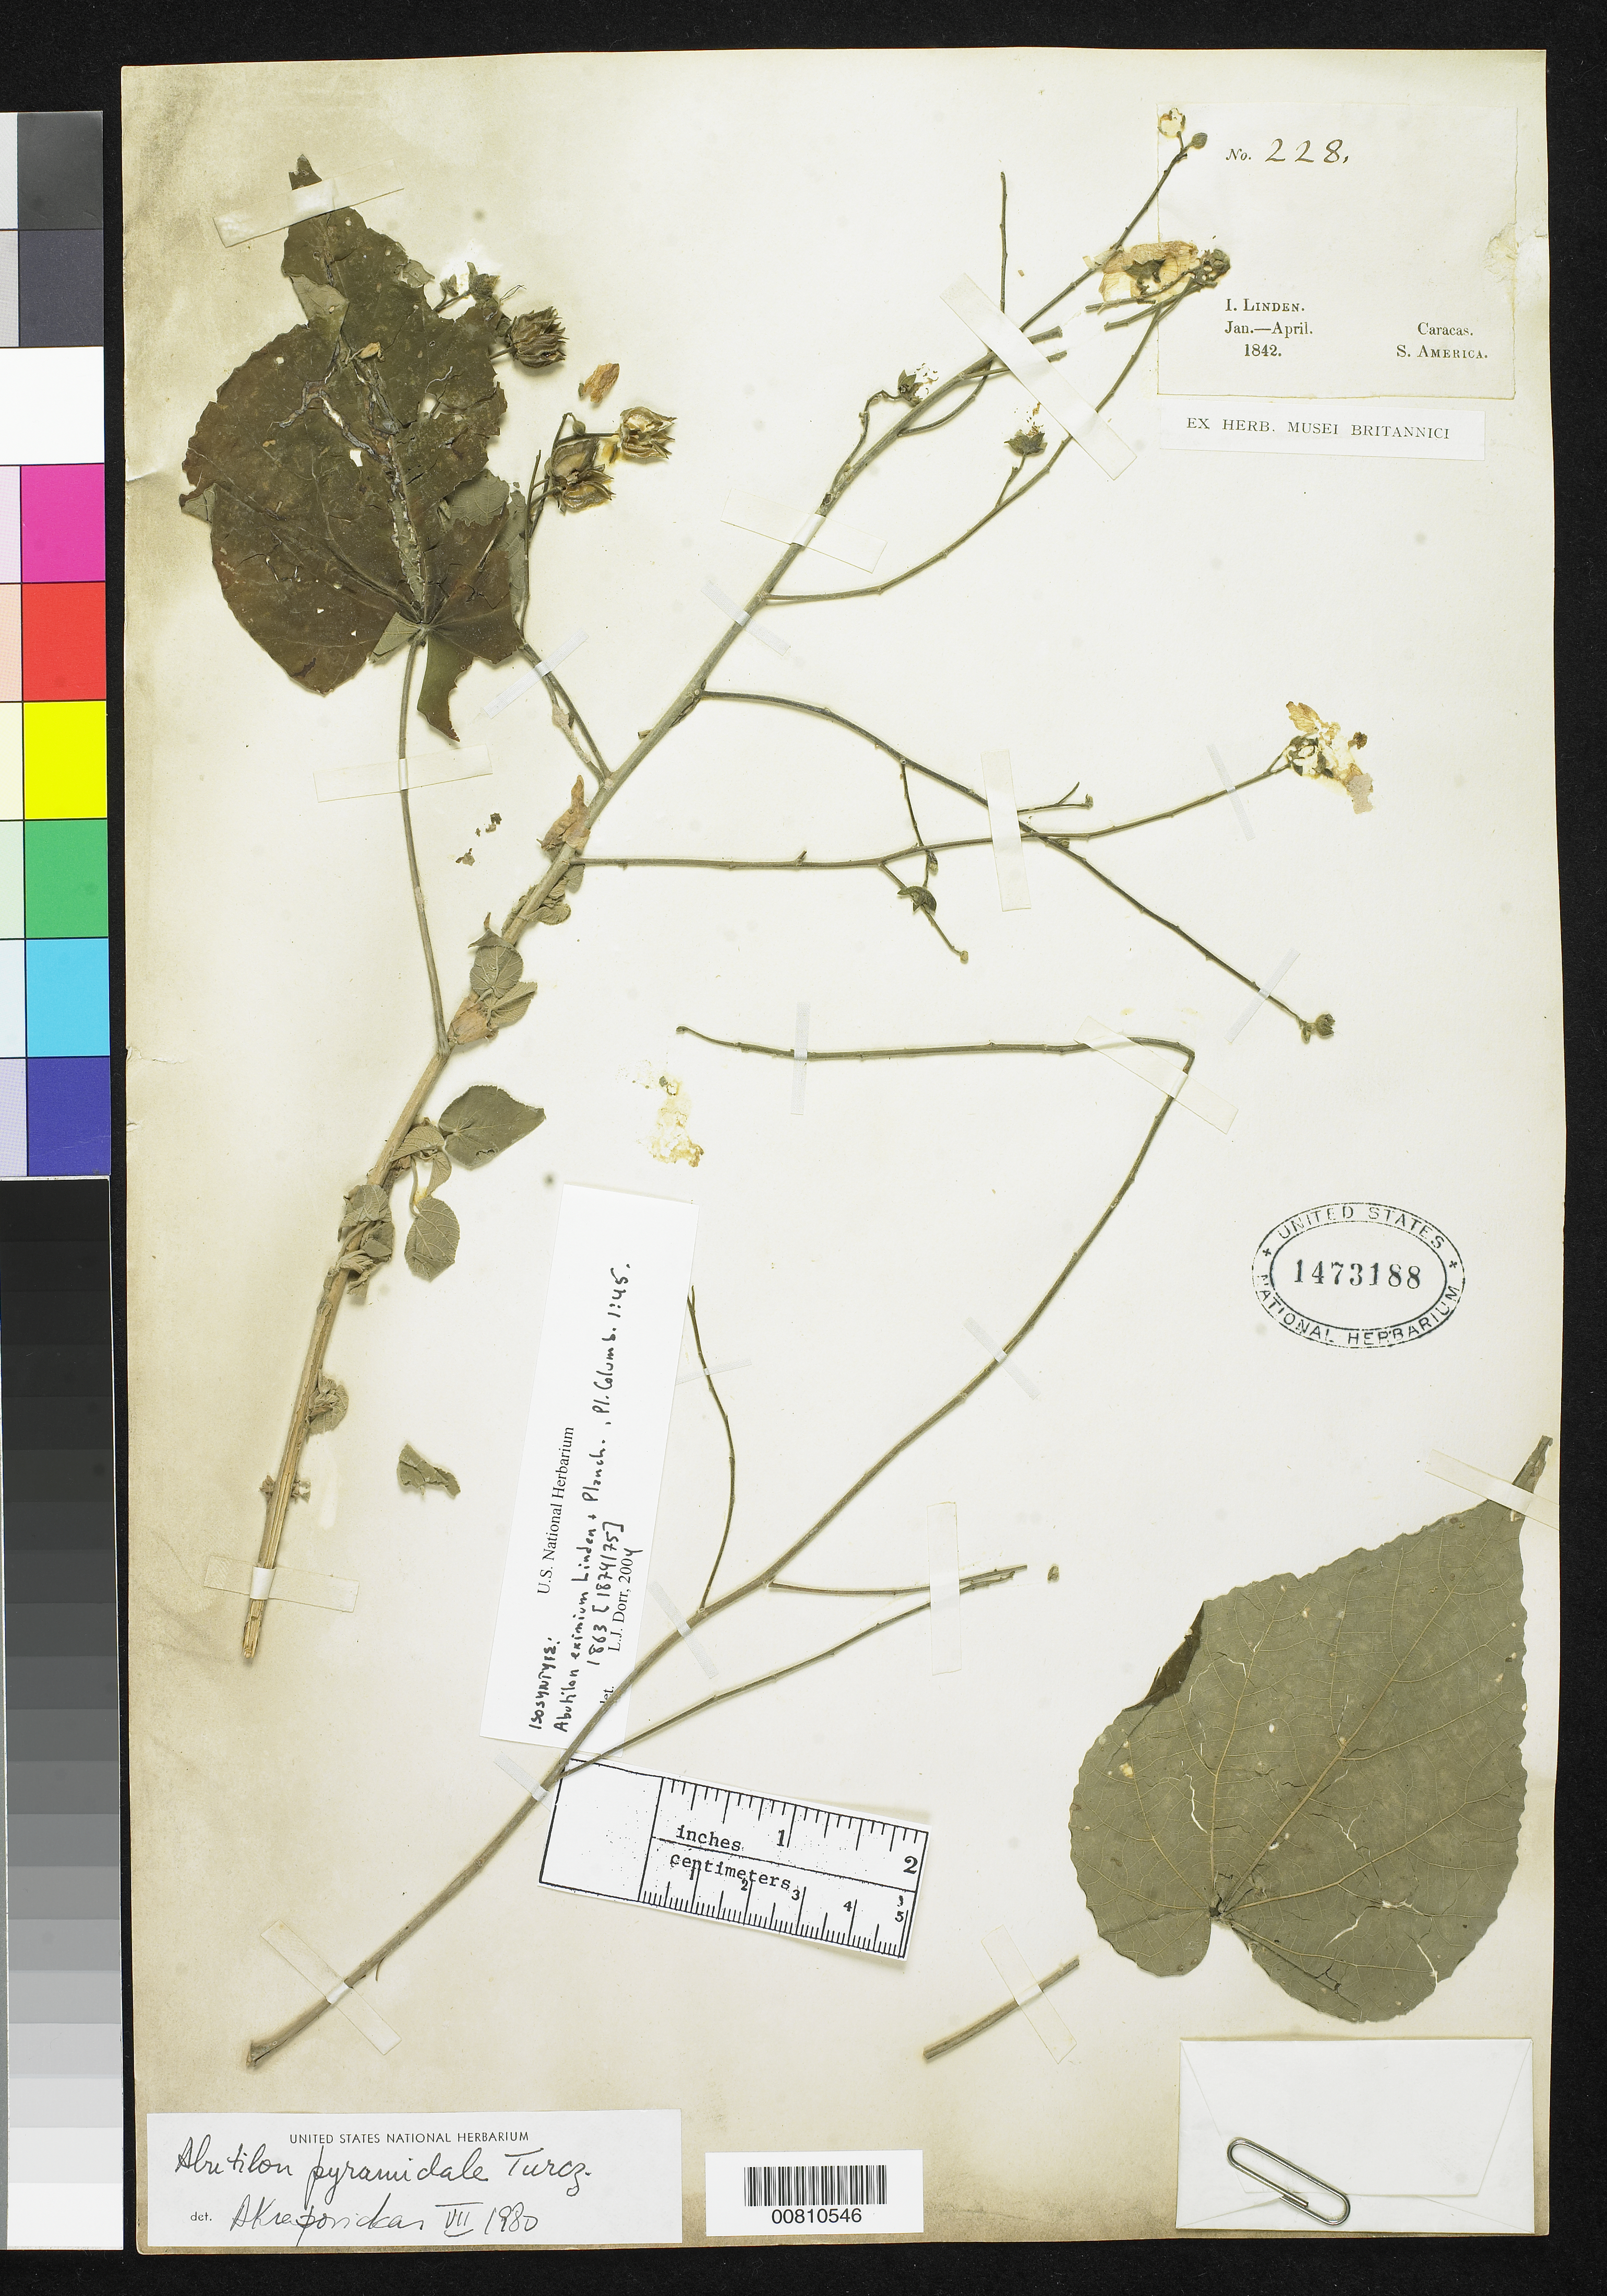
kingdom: Plantae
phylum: Tracheophyta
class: Magnoliopsida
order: Malvales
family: Malvaceae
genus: Abutilon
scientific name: Abutilon eximium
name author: Linden & Planch.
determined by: Krapovickas, A.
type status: Isosyntype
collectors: J. Linden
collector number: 228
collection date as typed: Jan 1842 to Apr 1842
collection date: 1842-01/1842-04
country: Venezuela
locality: Caracas.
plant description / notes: Funck & Schlim 749 designated as lectotype by Fryxell 2002, Lundellia 5: 90.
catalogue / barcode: US 1473188